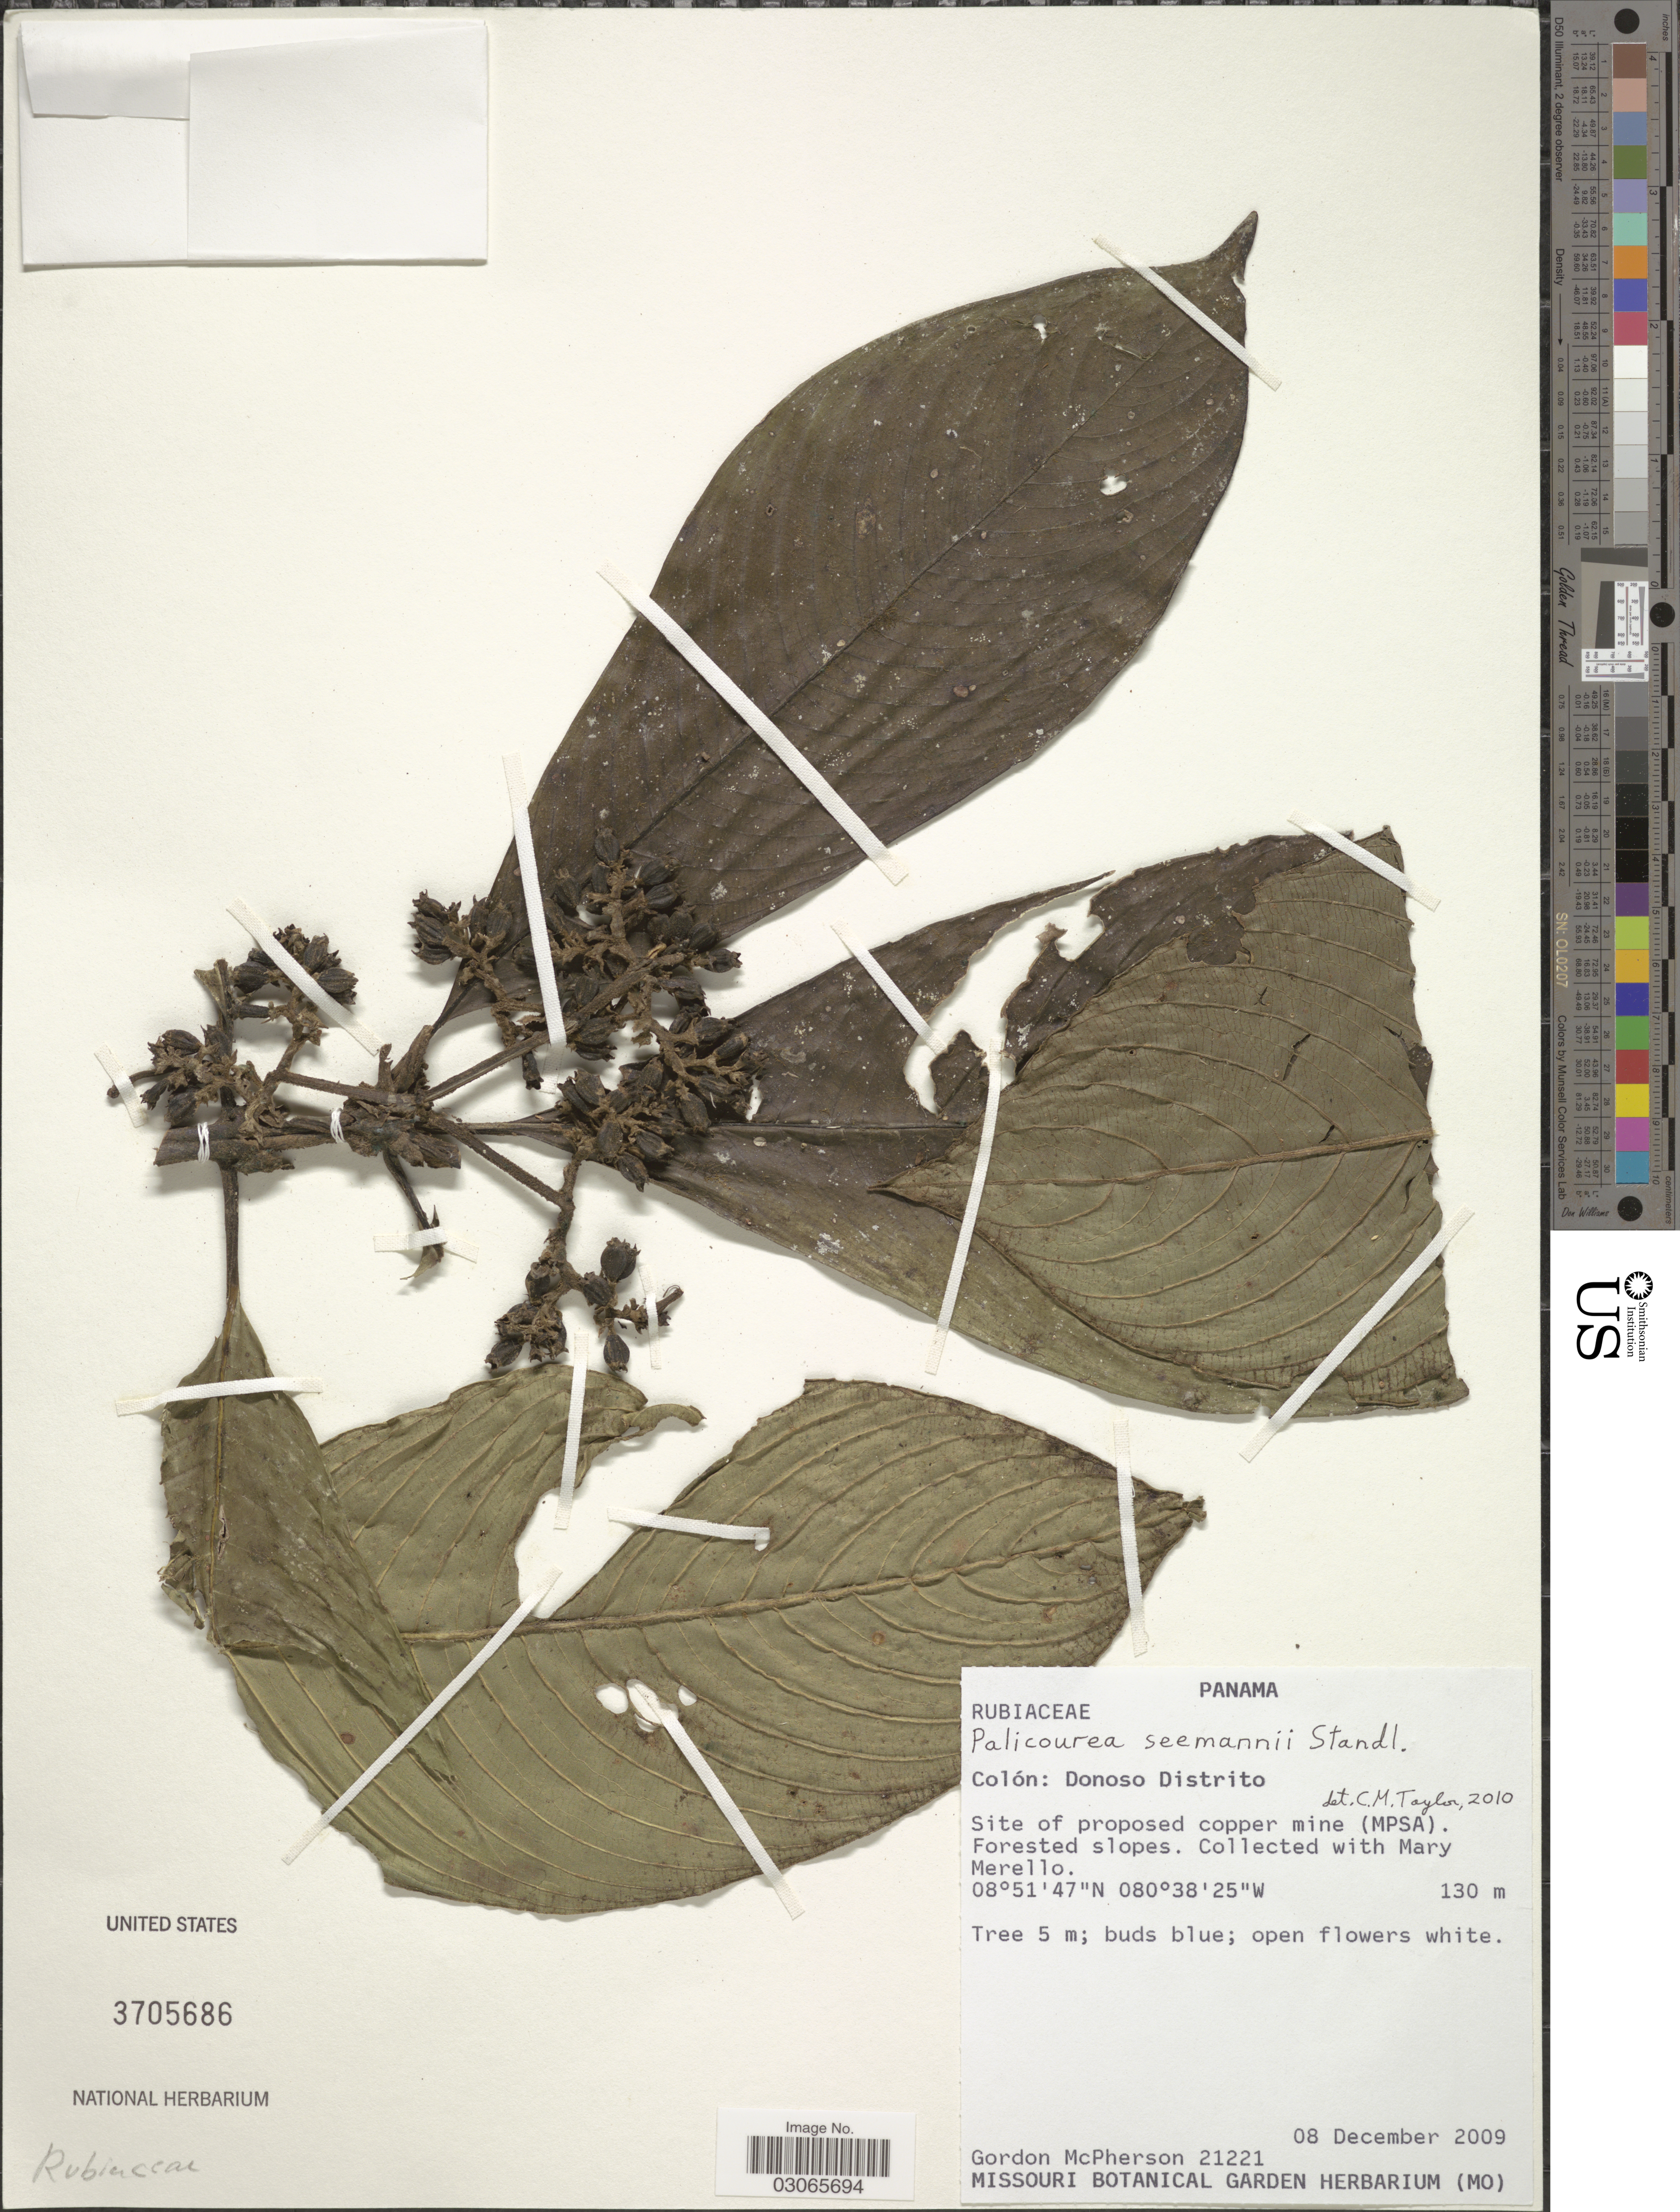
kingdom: Plantae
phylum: Tracheophyta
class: Magnoliopsida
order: Gentianales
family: Rubiaceae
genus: Palicourea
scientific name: Palicourea seemannii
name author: Standl.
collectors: G. D. McPherson & M. Merello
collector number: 21221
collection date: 2009-12-08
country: Panama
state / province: Colón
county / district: Donoso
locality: Donoso Distrito. Site of propes copper mine (MPSA).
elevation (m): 130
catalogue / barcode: US 3705686